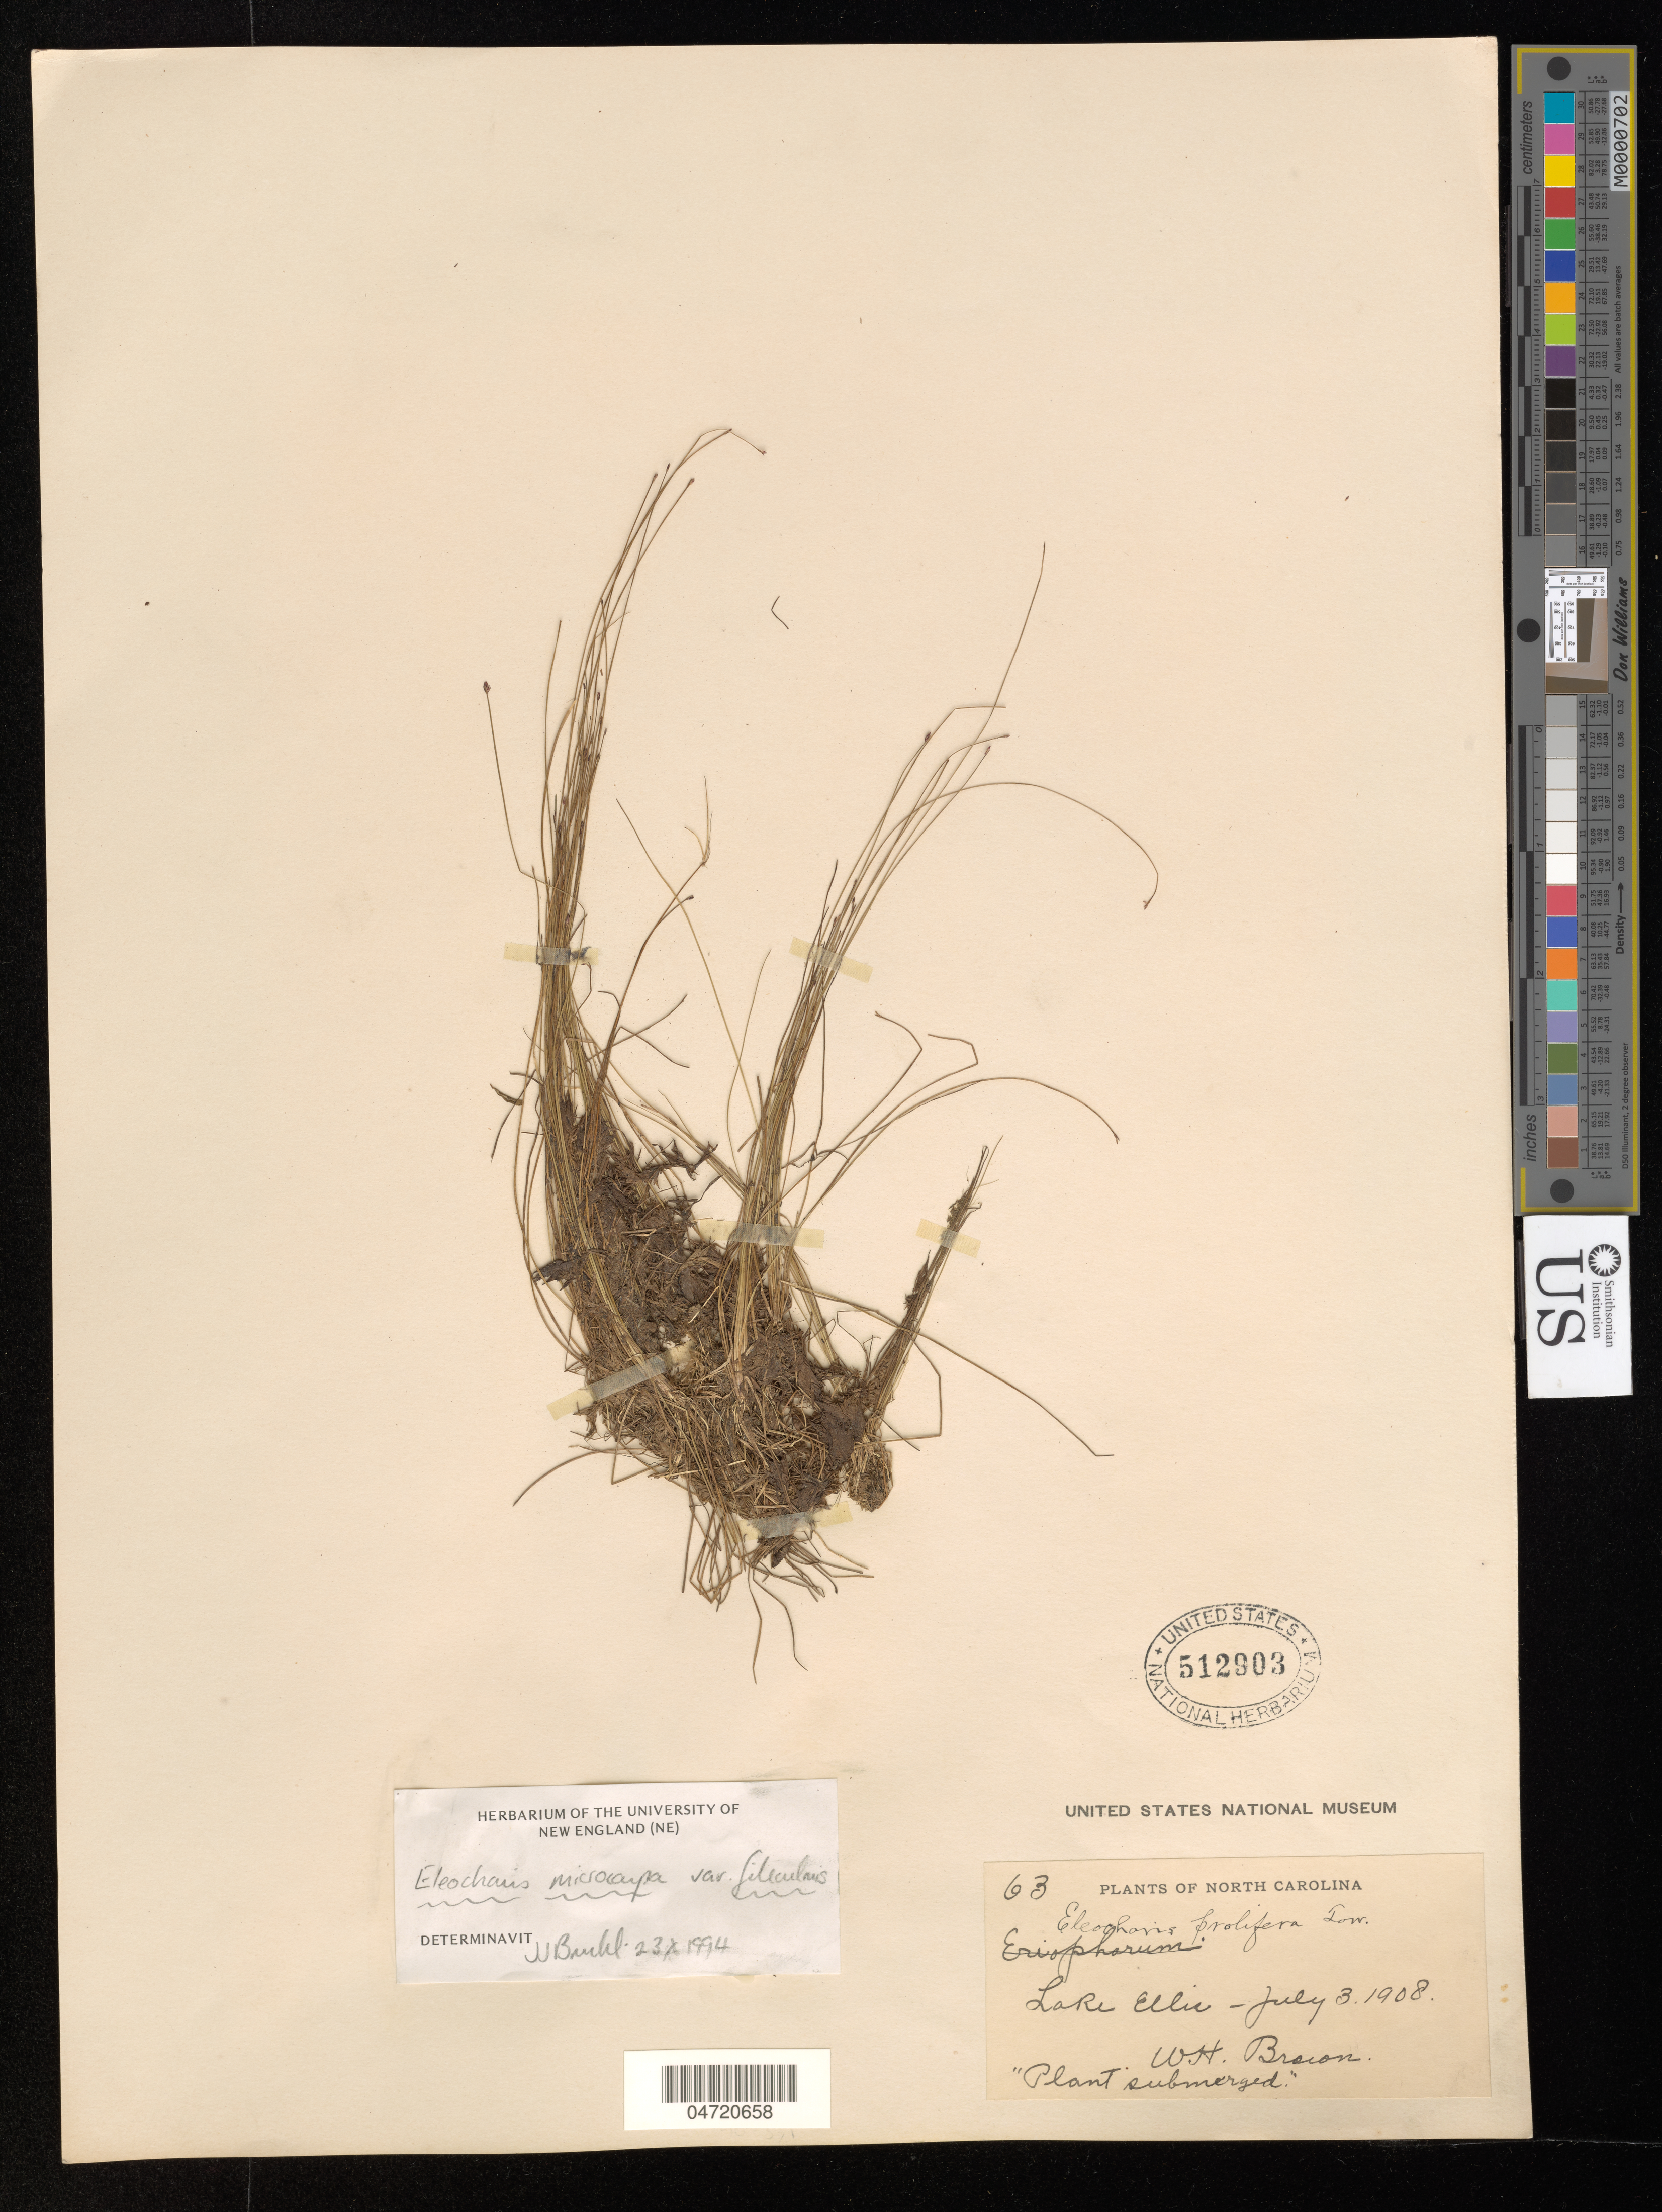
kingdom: Plantae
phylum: Tracheophyta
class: Liliopsida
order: Poales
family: Cyperaceae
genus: Eleocharis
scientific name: Eleocharis microcarpa var. filiculmis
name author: Torr.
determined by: Bruhl, J. J., (NE), University of New England (AUSTRALIA)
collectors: W. Brocon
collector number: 63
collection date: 1908-07-03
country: United States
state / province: North Carolina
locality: Lake Ellis.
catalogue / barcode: US 512903